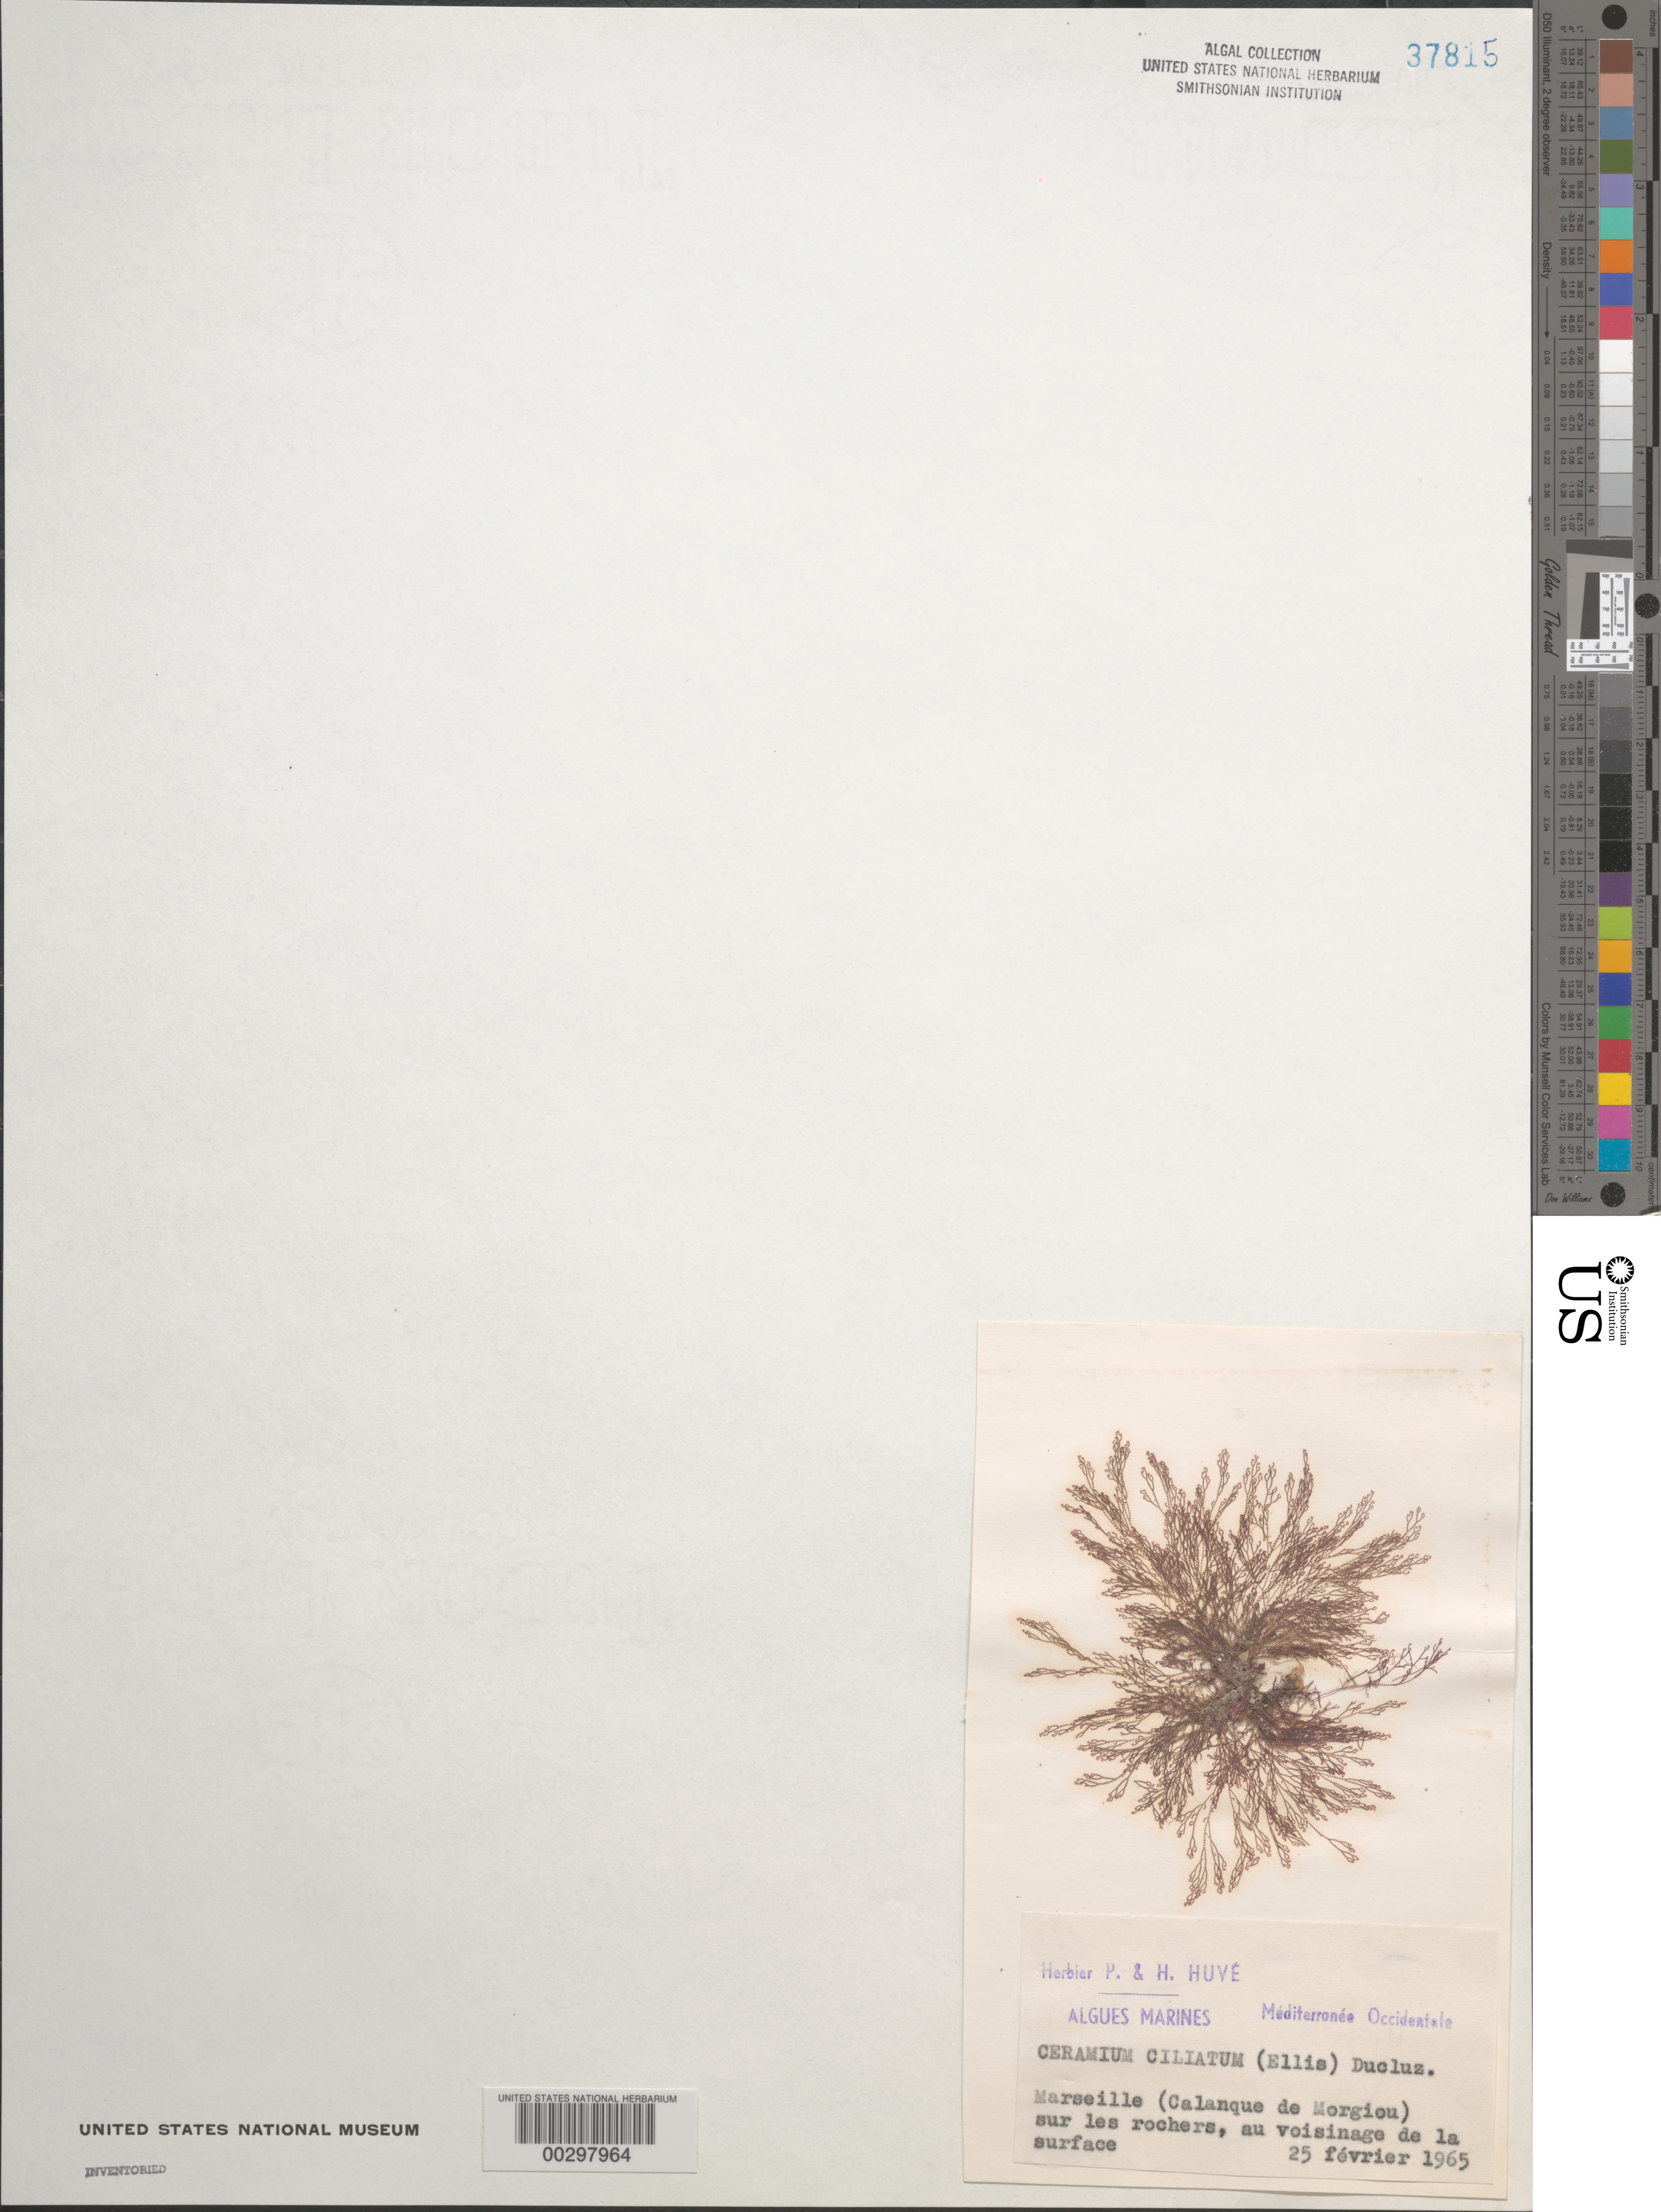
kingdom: Plantae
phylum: Rhodophyta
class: Florideophyceae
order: Ceramiales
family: Ceramiaceae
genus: Ceramium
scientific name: Ceramium ciliatum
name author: (J. Ellis) Ducluzeau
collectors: P. Huve & H. Huve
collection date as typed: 25 Feb 1965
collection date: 1965-02-25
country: France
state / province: Provence-Alpes-Côte d'Azur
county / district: Bouches-du-Rhône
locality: Calanque de Morgiou, Marseille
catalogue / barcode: US 37815